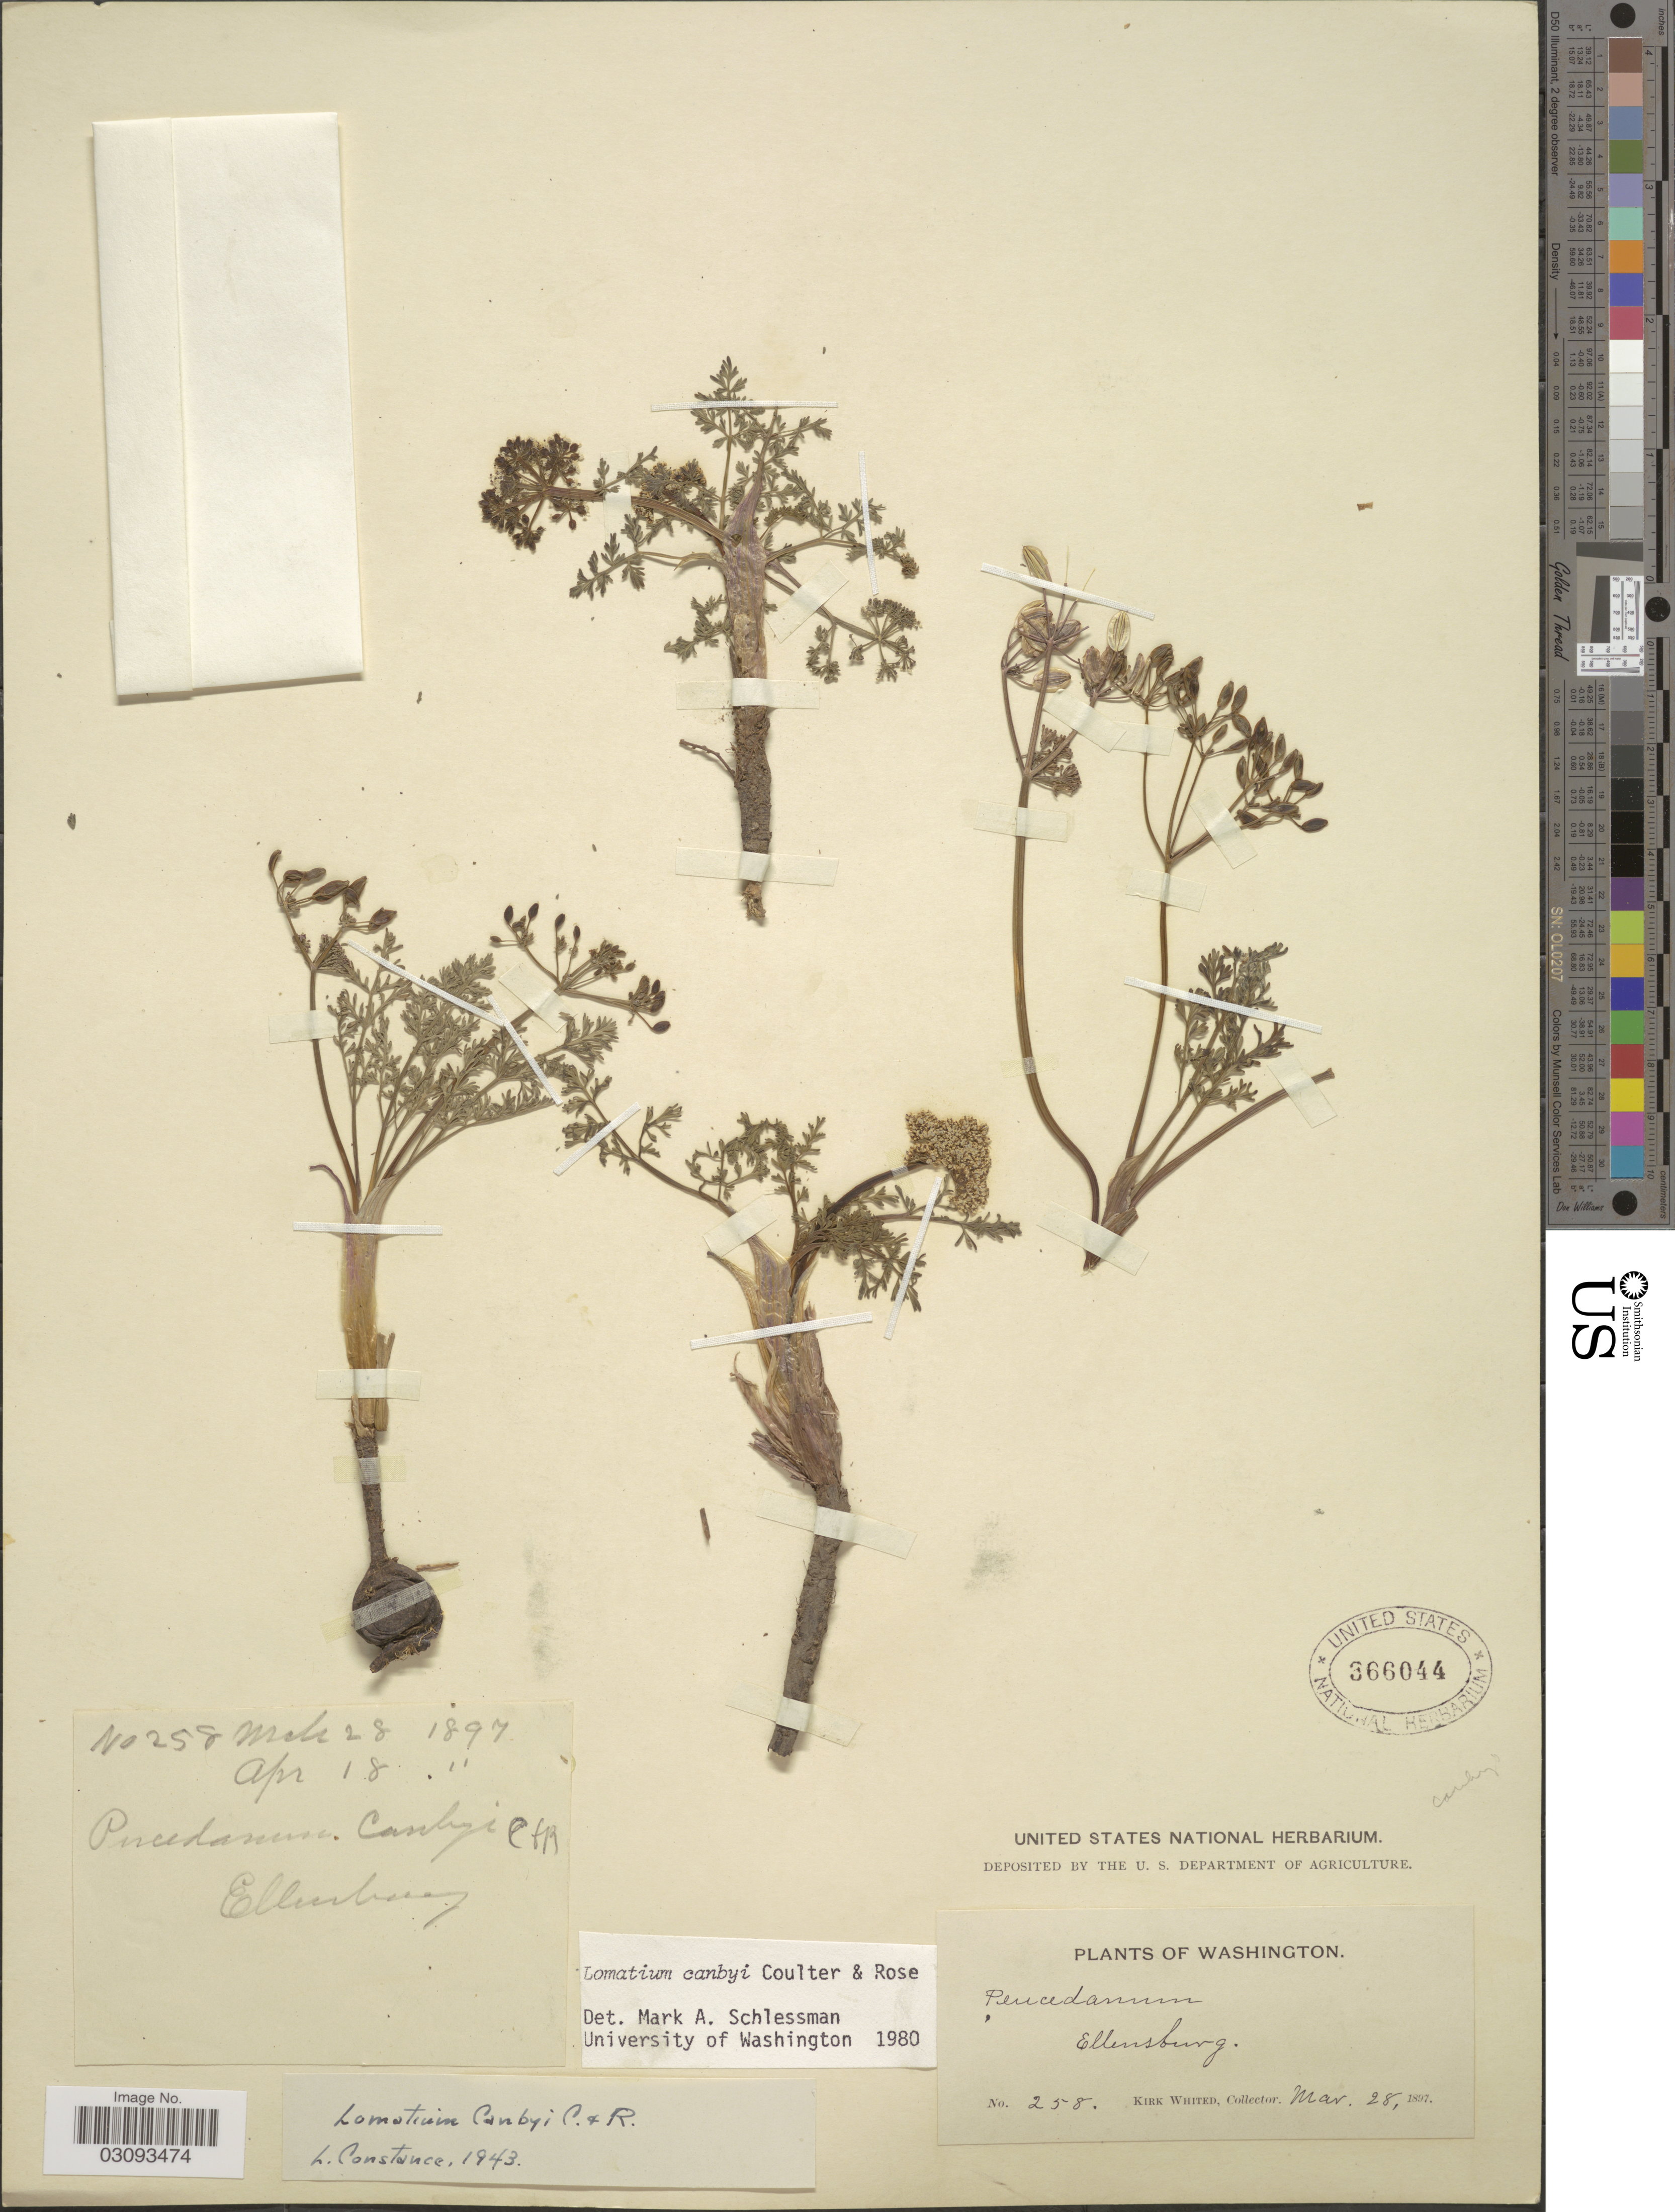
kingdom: Plantae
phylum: Tracheophyta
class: Magnoliopsida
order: Apiales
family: Apiaceae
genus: Lomatium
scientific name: Lomatium canbyi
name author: (J.M. Coult. & Rose) J.M. Coult. & Rose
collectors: K. Whited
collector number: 258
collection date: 1897-03-28/1897-04-18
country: United States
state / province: Washington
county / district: Kittitas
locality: Ellensburg.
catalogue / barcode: US 366044